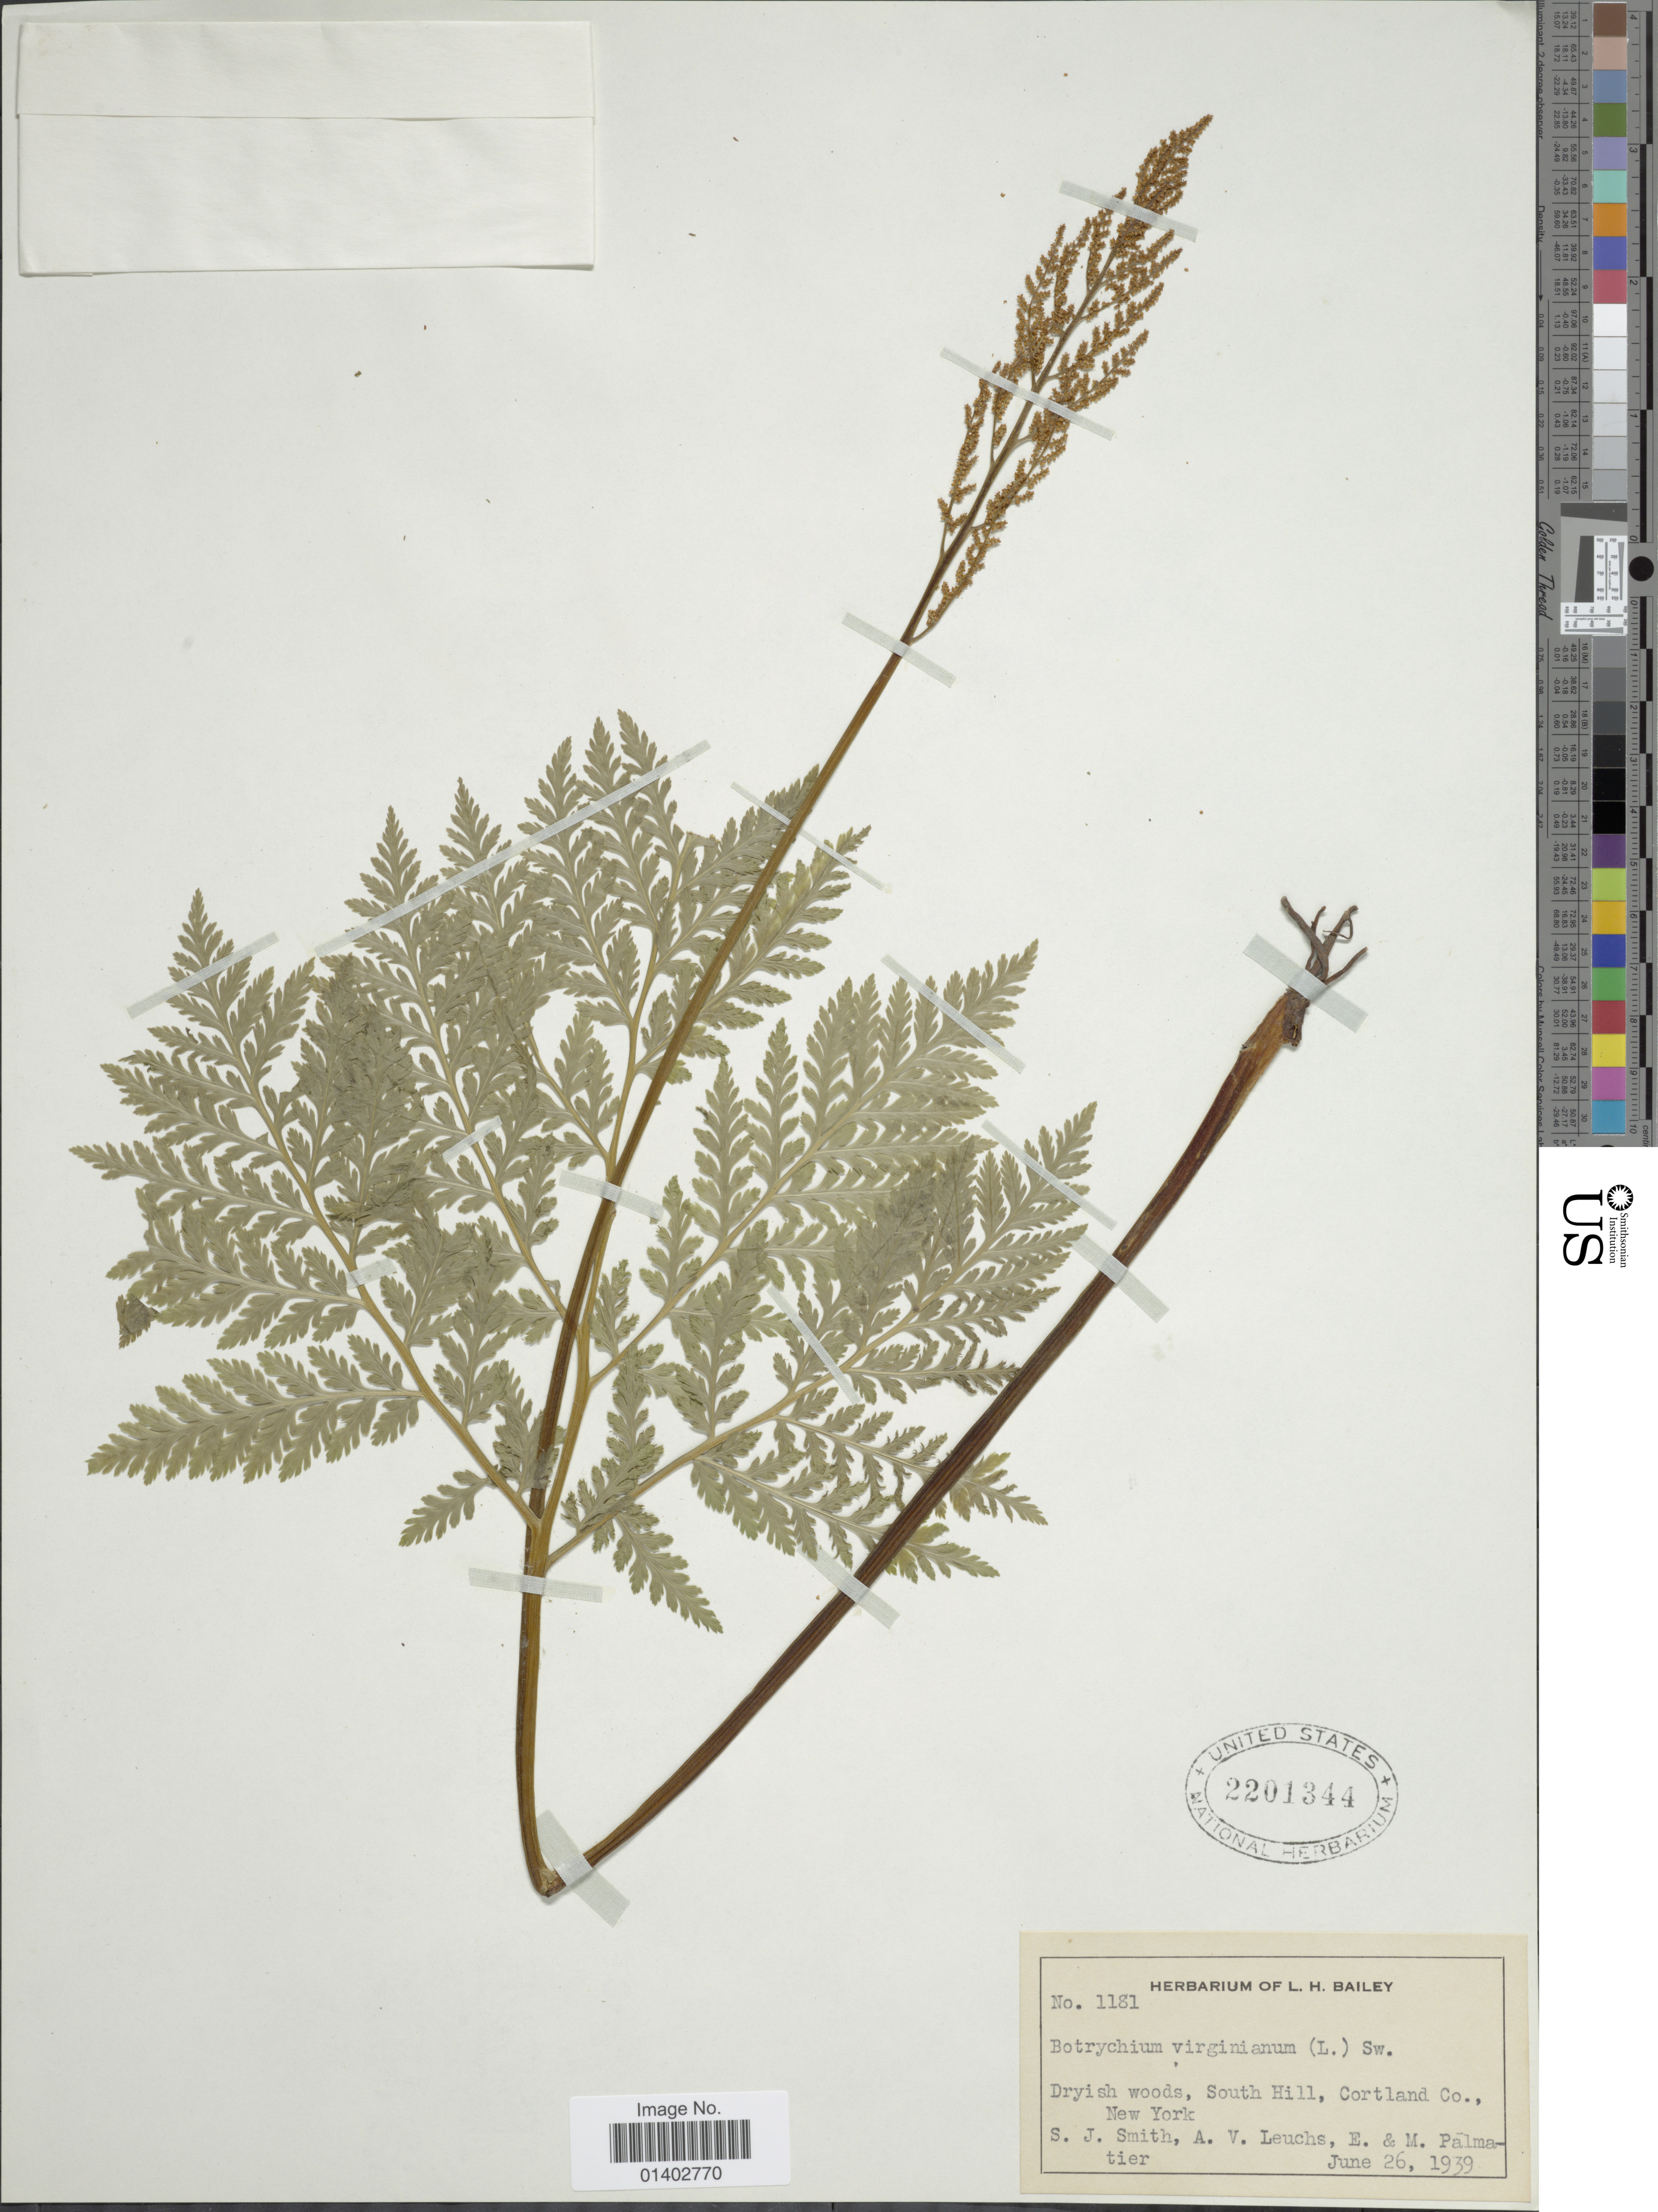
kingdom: Plantae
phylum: Tracheophyta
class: Polypodiopsida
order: Ophioglossales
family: Ophioglossaceae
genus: Botrychium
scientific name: Botrychium virginianum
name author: (L.) Sw.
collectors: S. Smith, A. Leuchs, E. Palmatier & M. Palmatier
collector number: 1181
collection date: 1939-06-26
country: United States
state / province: New York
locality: Dryish woods, South Hill, Cortland Co.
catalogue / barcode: US 2201344